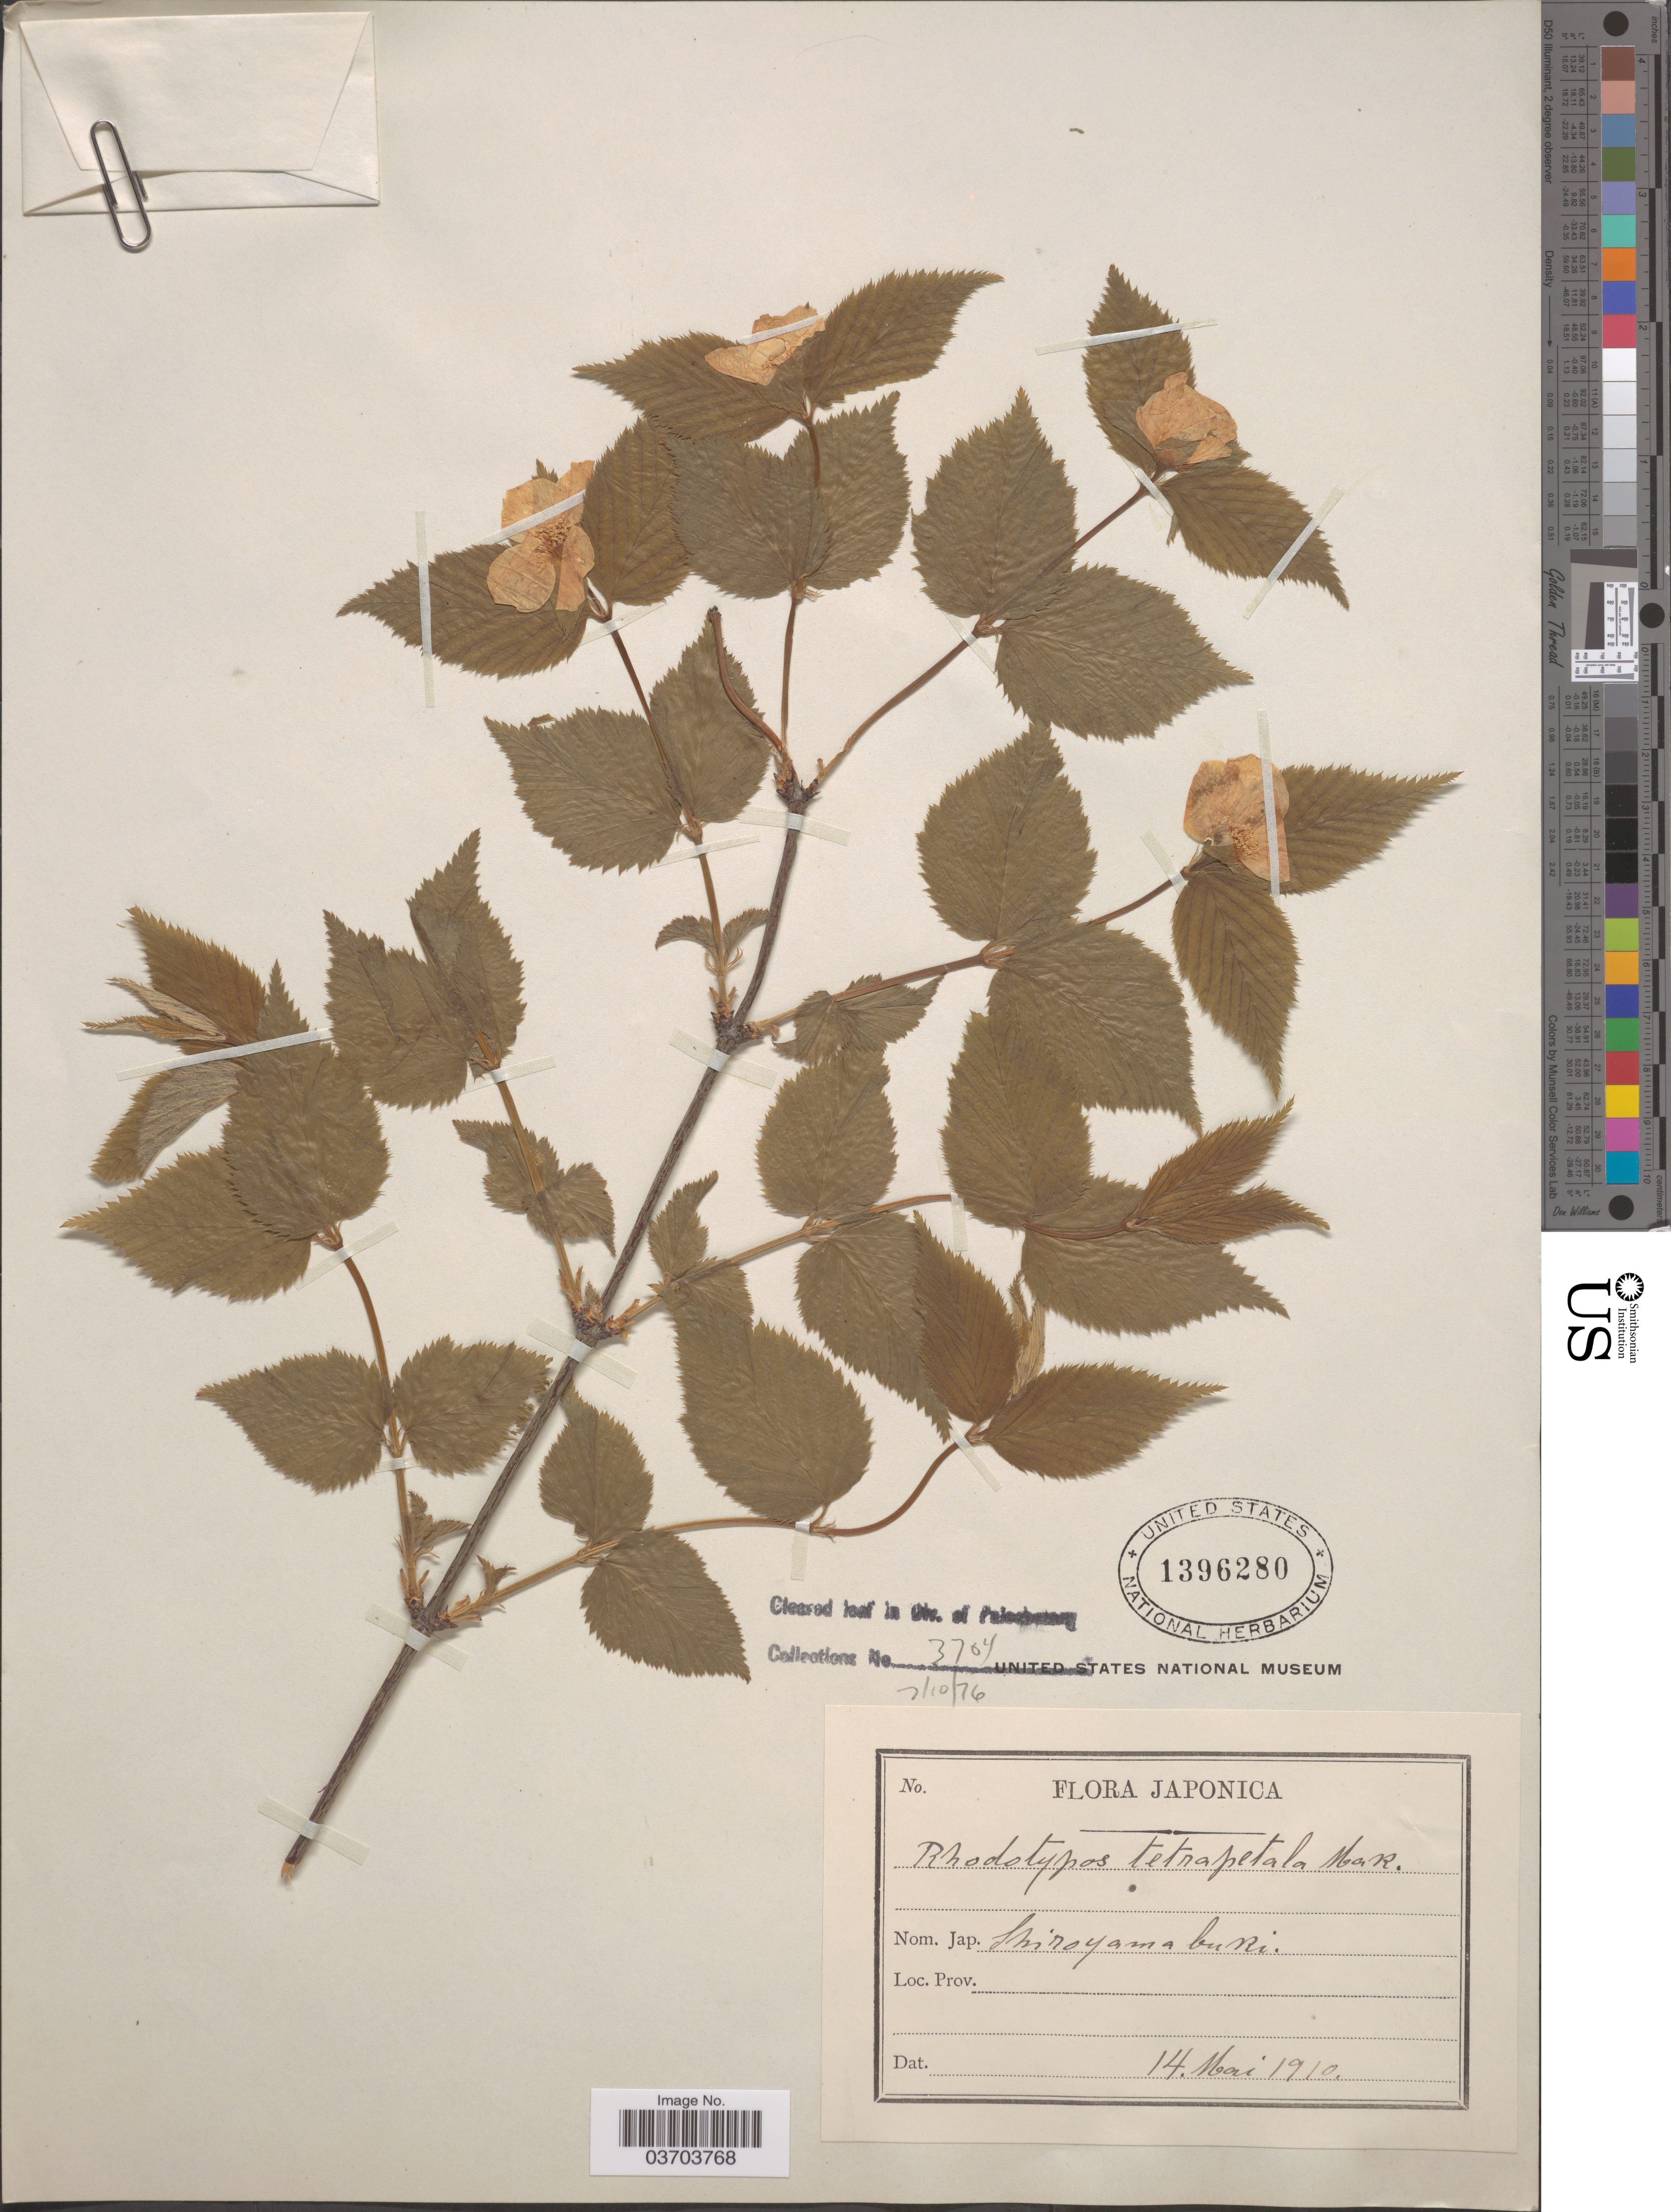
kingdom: Plantae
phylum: Tracheophyta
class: Magnoliopsida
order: Rosales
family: Rosaceae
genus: Rhodotypos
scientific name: Rhodotypos tetrapetala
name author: (Siebold) Makino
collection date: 1910-05-14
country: Japan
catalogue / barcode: US 1396280